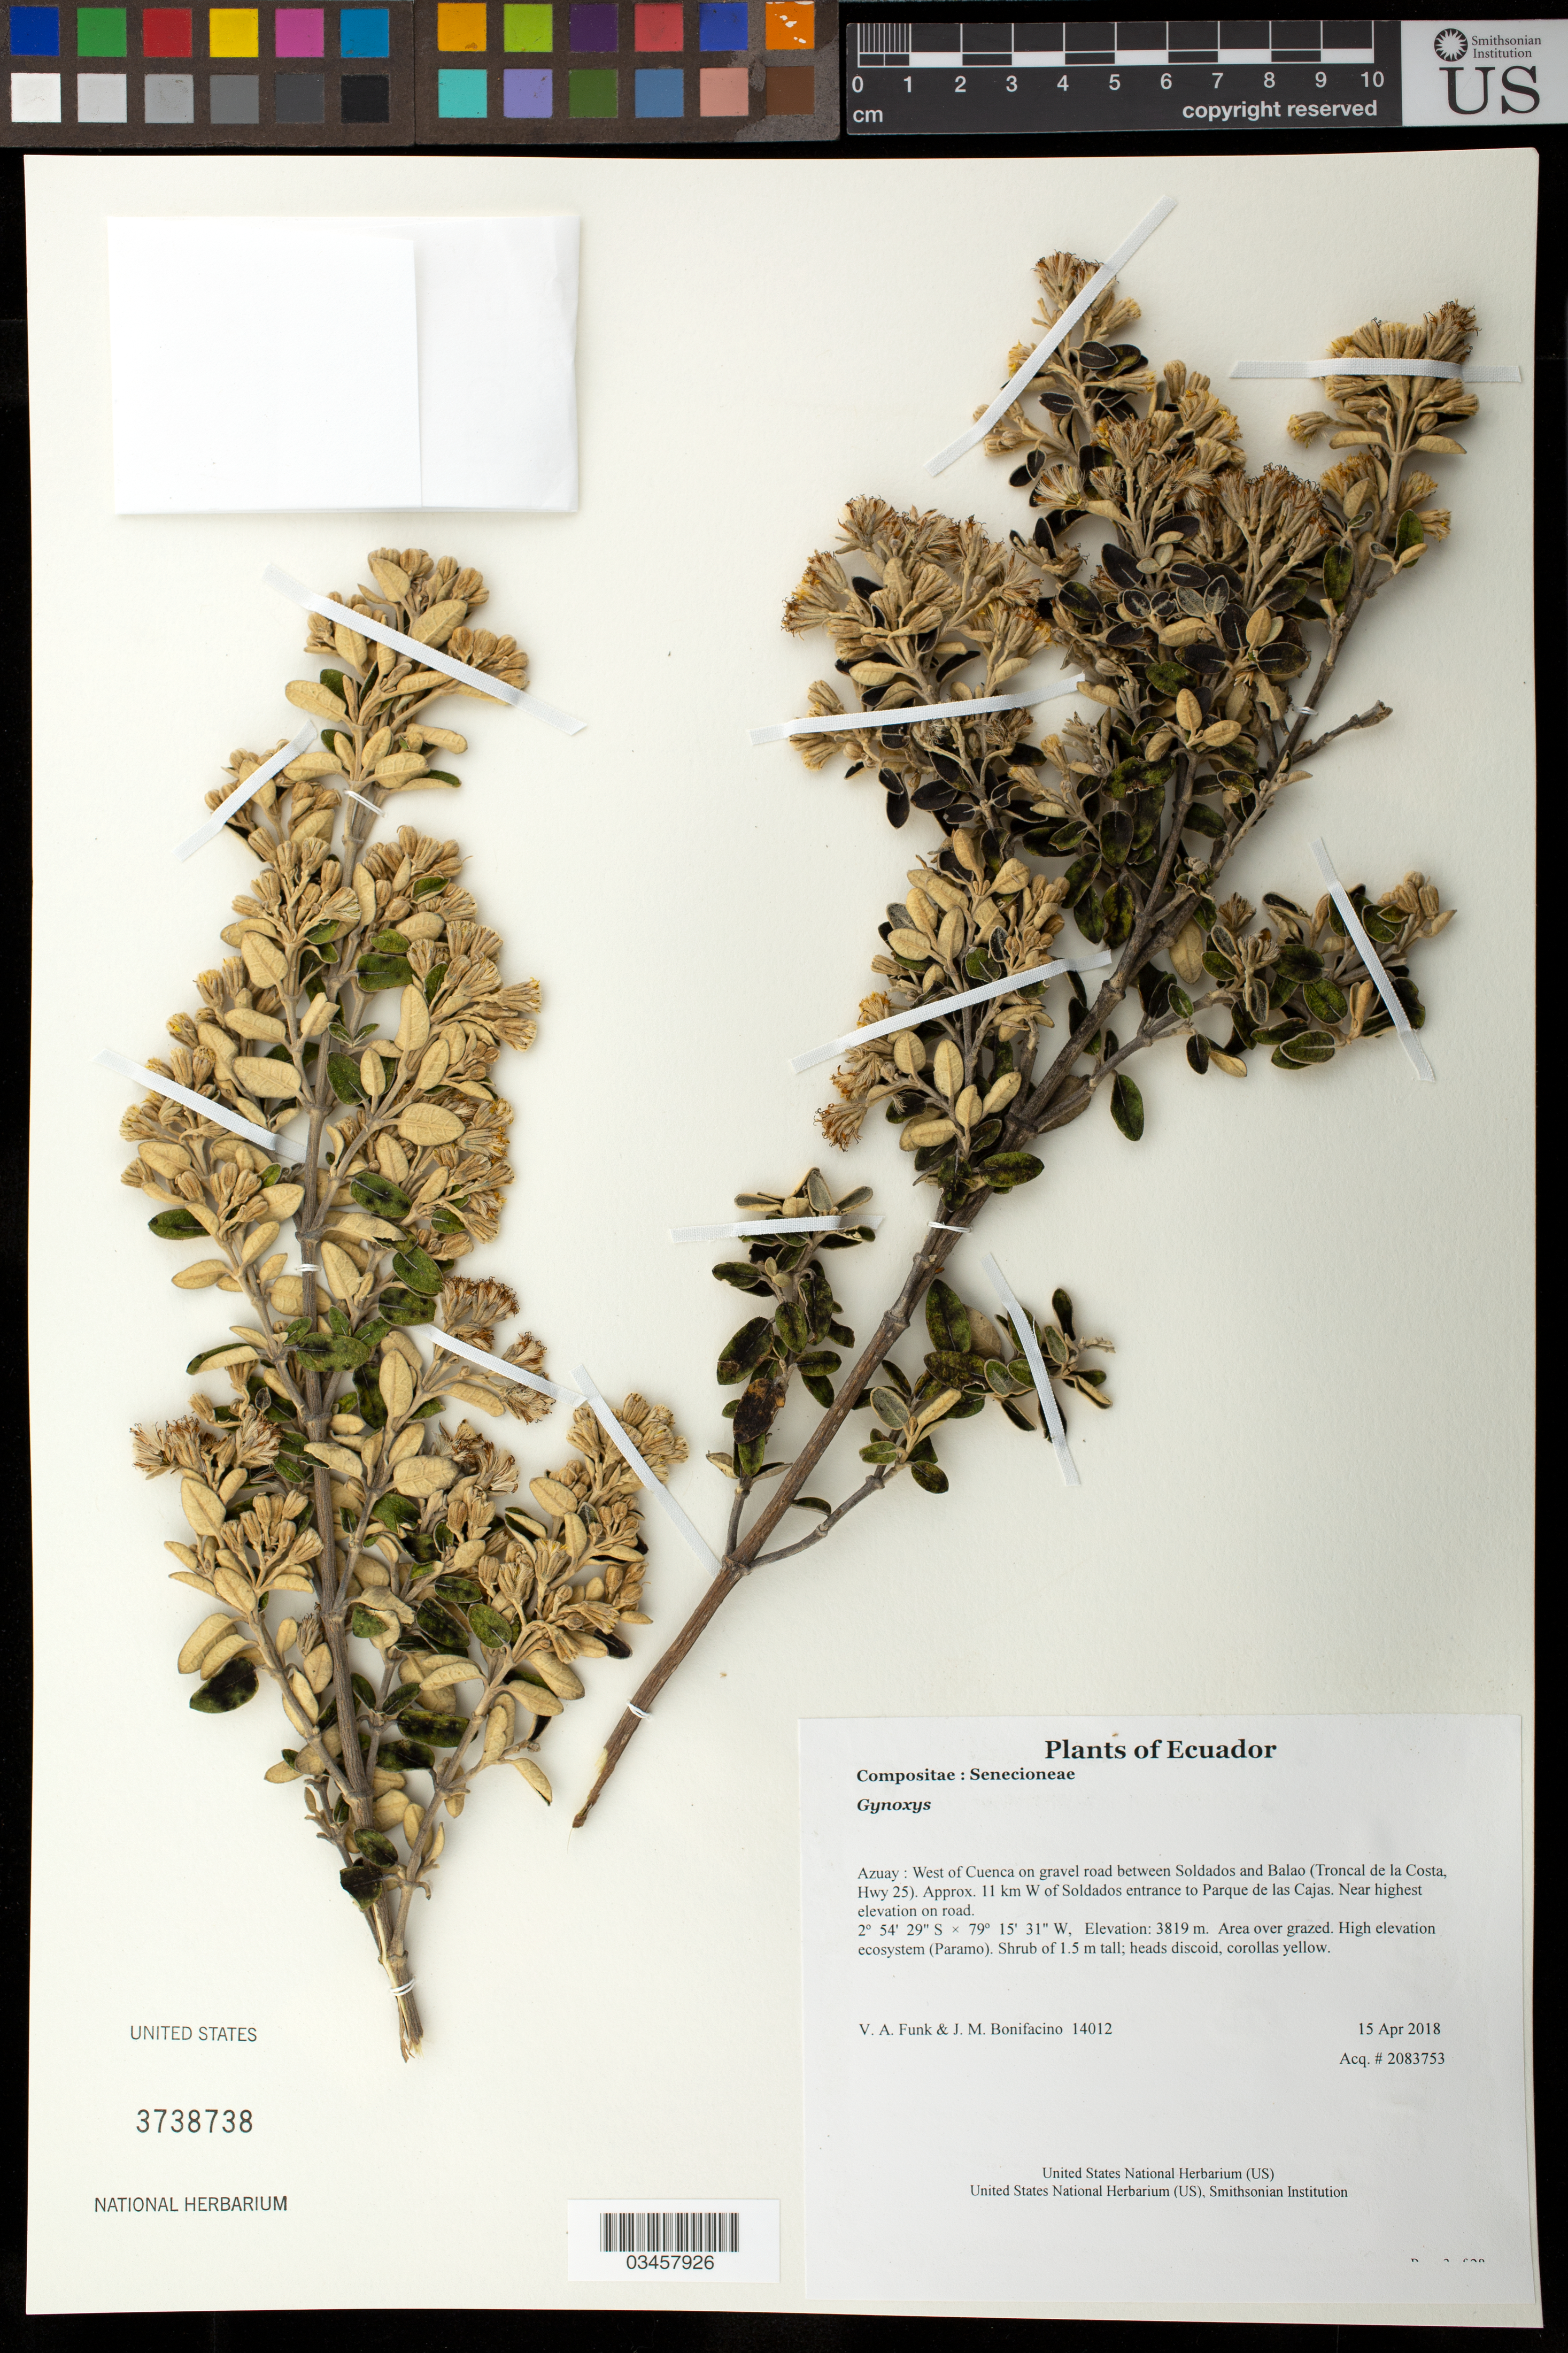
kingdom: Plantae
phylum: Tracheophyta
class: Magnoliopsida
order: Asterales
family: Asteraceae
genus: Gynoxys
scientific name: Gynoxys sp.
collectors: V. Funk & M. Bonifacino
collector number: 14012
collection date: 2018-04-15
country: Ecuador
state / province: Azuay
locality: West of Cuenca on gravel road between Soldados and Balao (Troncal de la Costa, Hwy 25). Approx. 11 km W of Soldados entrance to Parque de las Cajas. Near highest elevation on road.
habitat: Area over grazed. High elevation ecosystem (Paramo).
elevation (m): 3819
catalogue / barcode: US 3738738